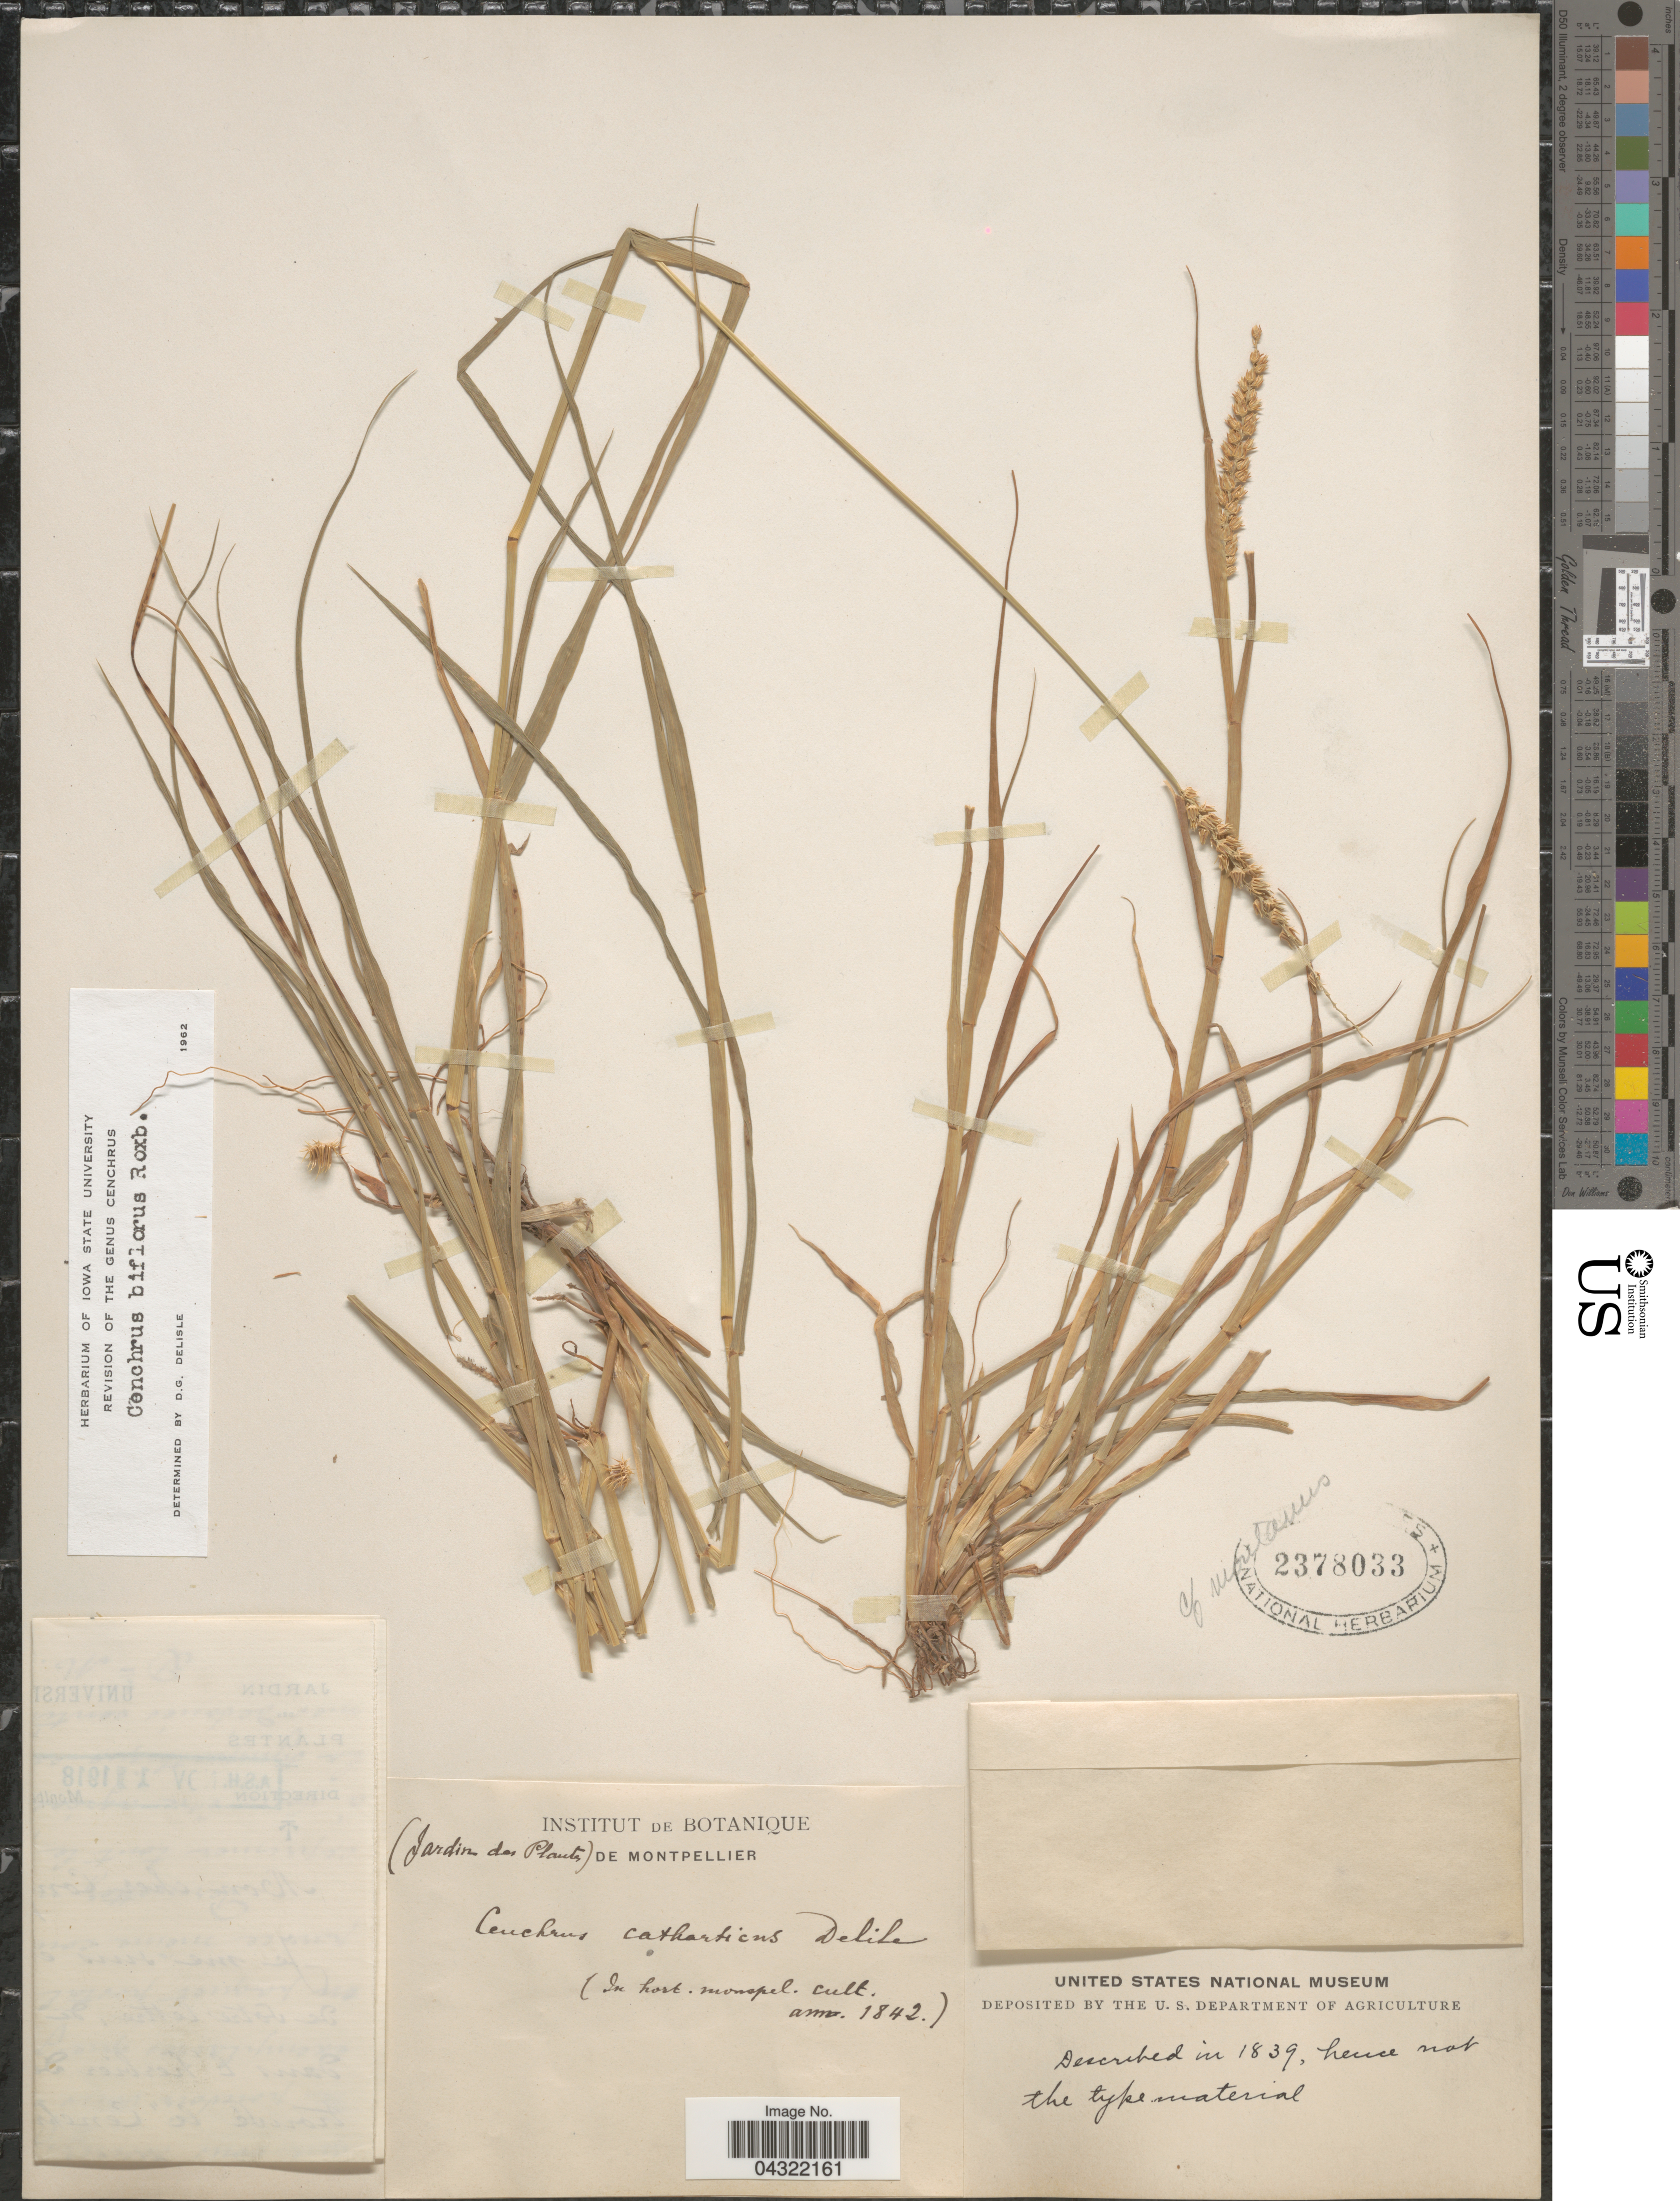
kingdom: Plantae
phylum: Tracheophyta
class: Liliopsida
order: Poales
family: Poaceae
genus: Cenchrus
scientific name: Cenchrus biflorus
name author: Roxb.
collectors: Institut de Botanique (Montpellier)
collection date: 1842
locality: (Jardin des Plantes). (In hort. monopel. cult).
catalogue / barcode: US 2378033